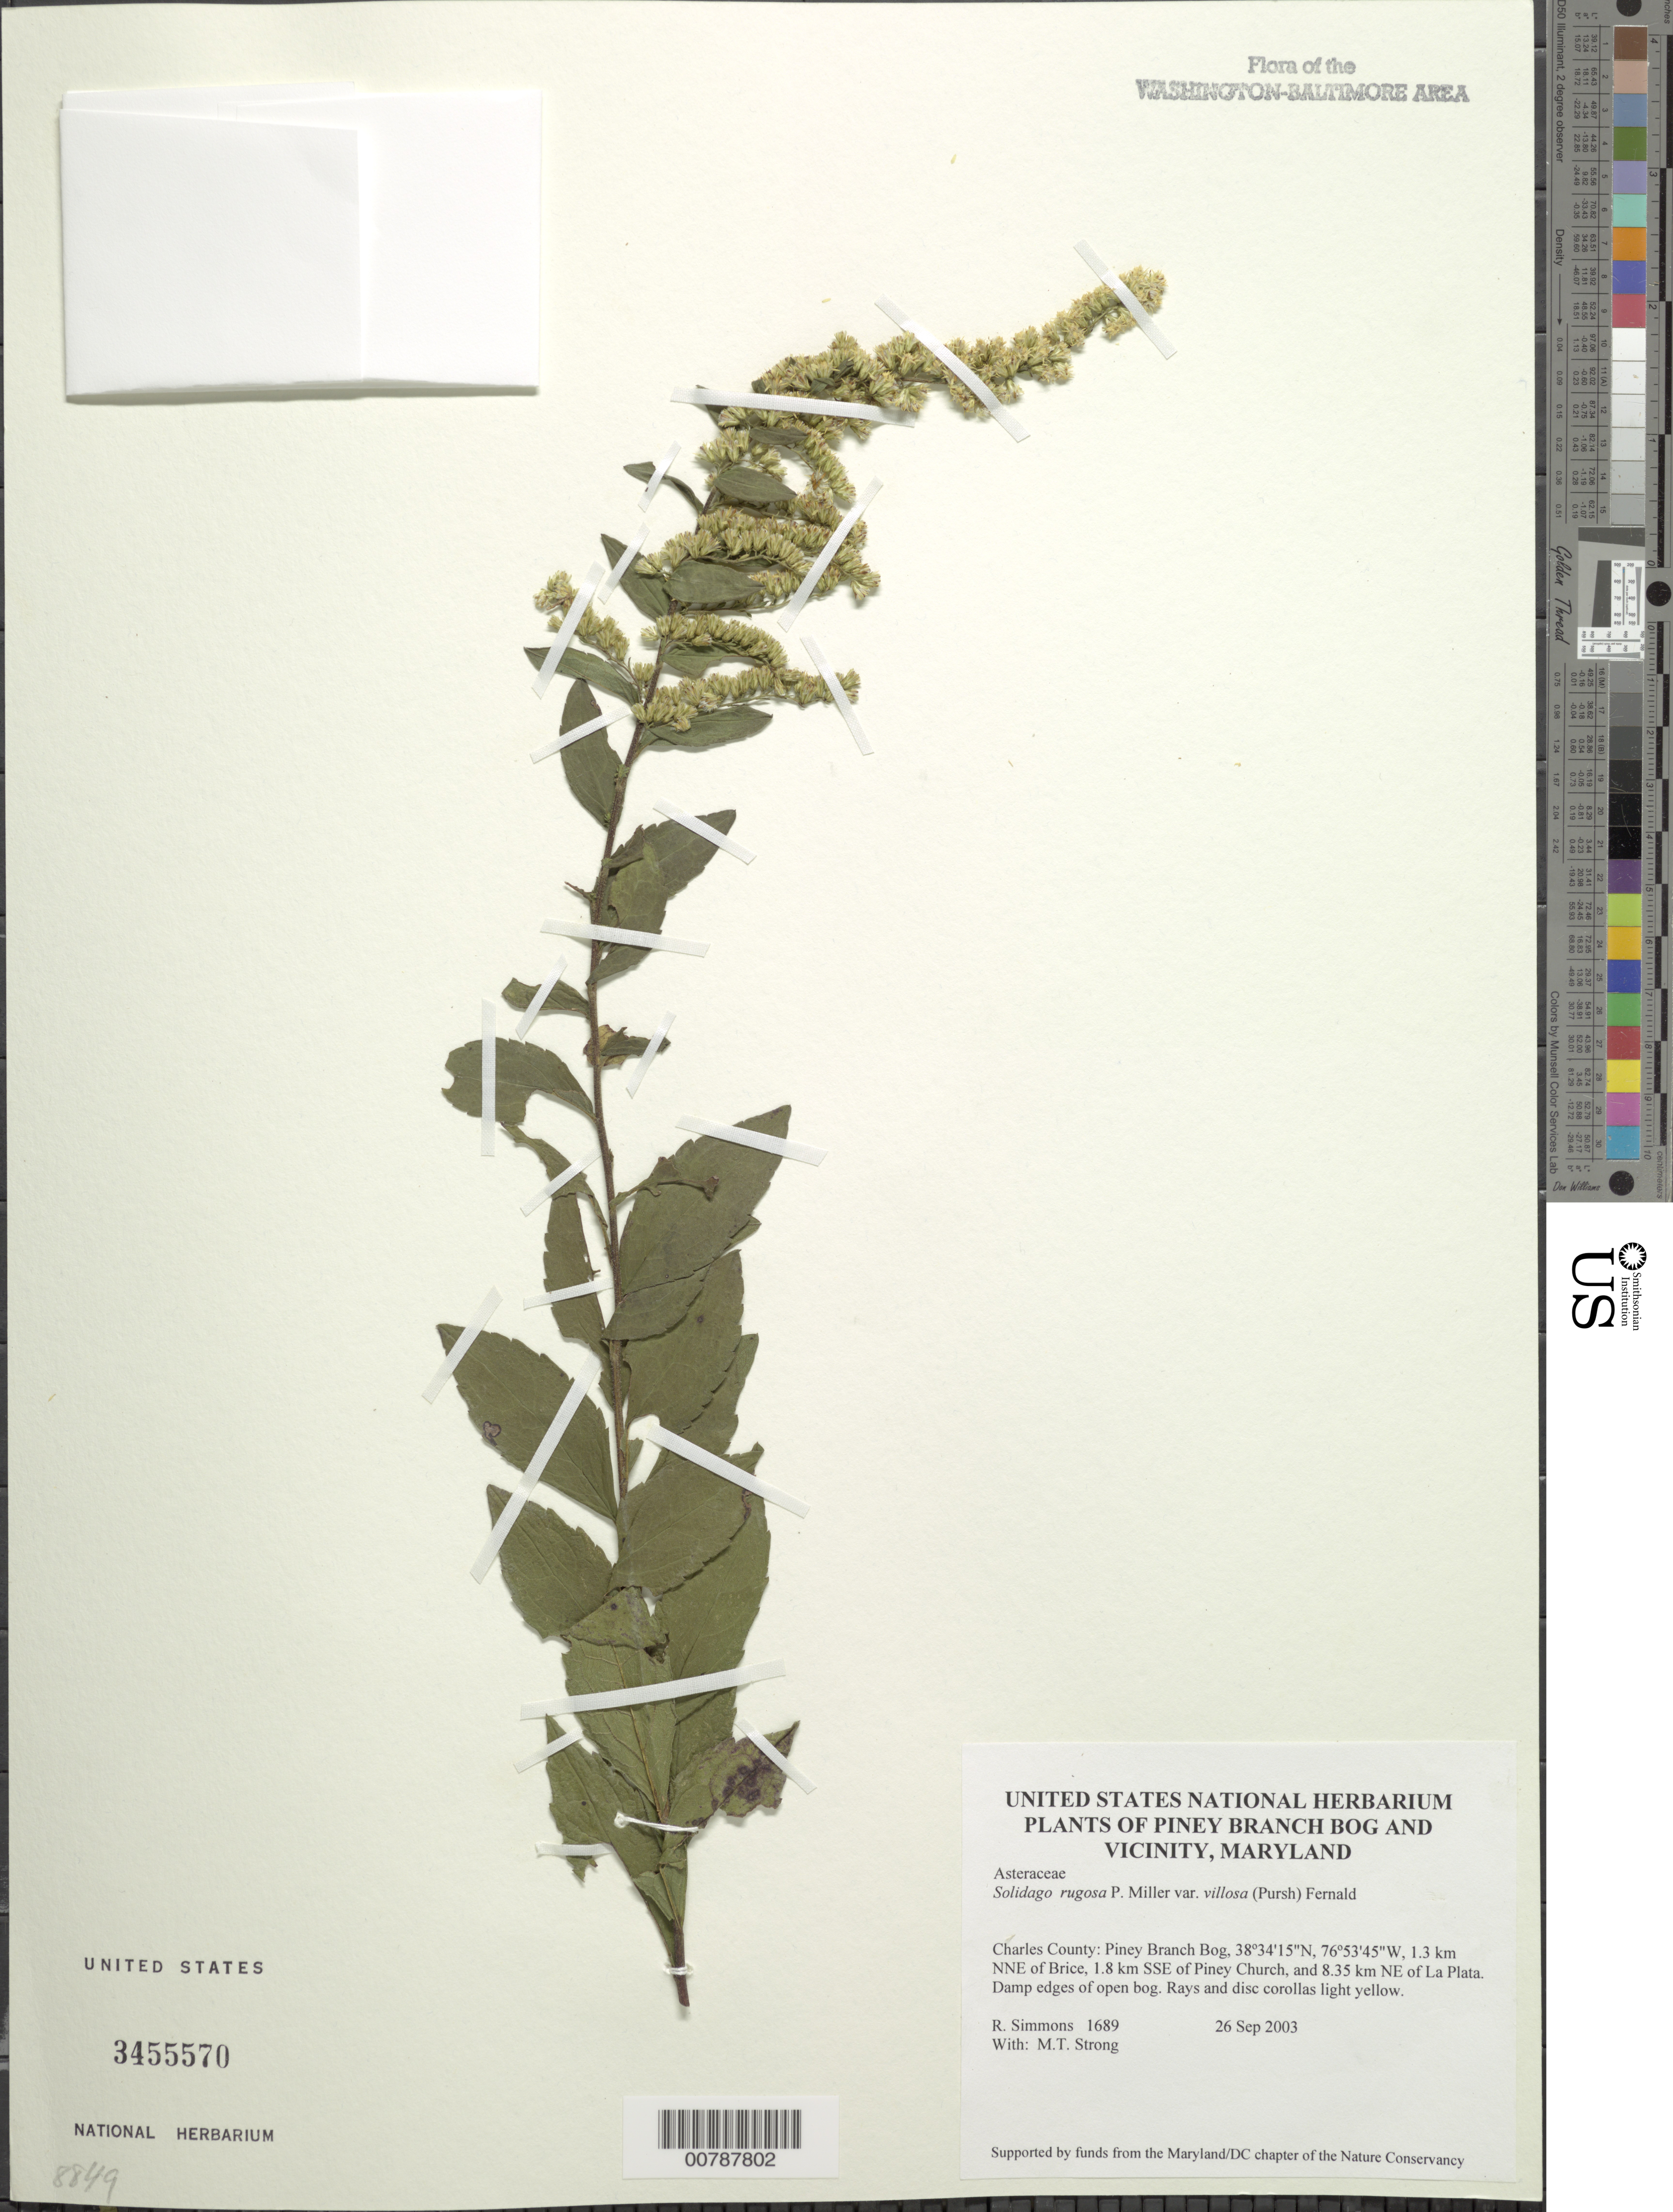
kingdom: Plantae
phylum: Tracheophyta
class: Magnoliopsida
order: Asterales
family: Asteraceae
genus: Solidago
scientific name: Solidago rugosa var. villosa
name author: Mill.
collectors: R. H. Simmons & M. T. Strong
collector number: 1689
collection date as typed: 26 September 2003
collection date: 2003-09-26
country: United States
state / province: Maryland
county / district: Charles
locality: Piney Branch Bog, 1.3 km NNE of Brice, 1.8 km SSE of Piney Church, and 8.35 km NE of La Plata.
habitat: Damp edges of open bog.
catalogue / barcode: US 3455570